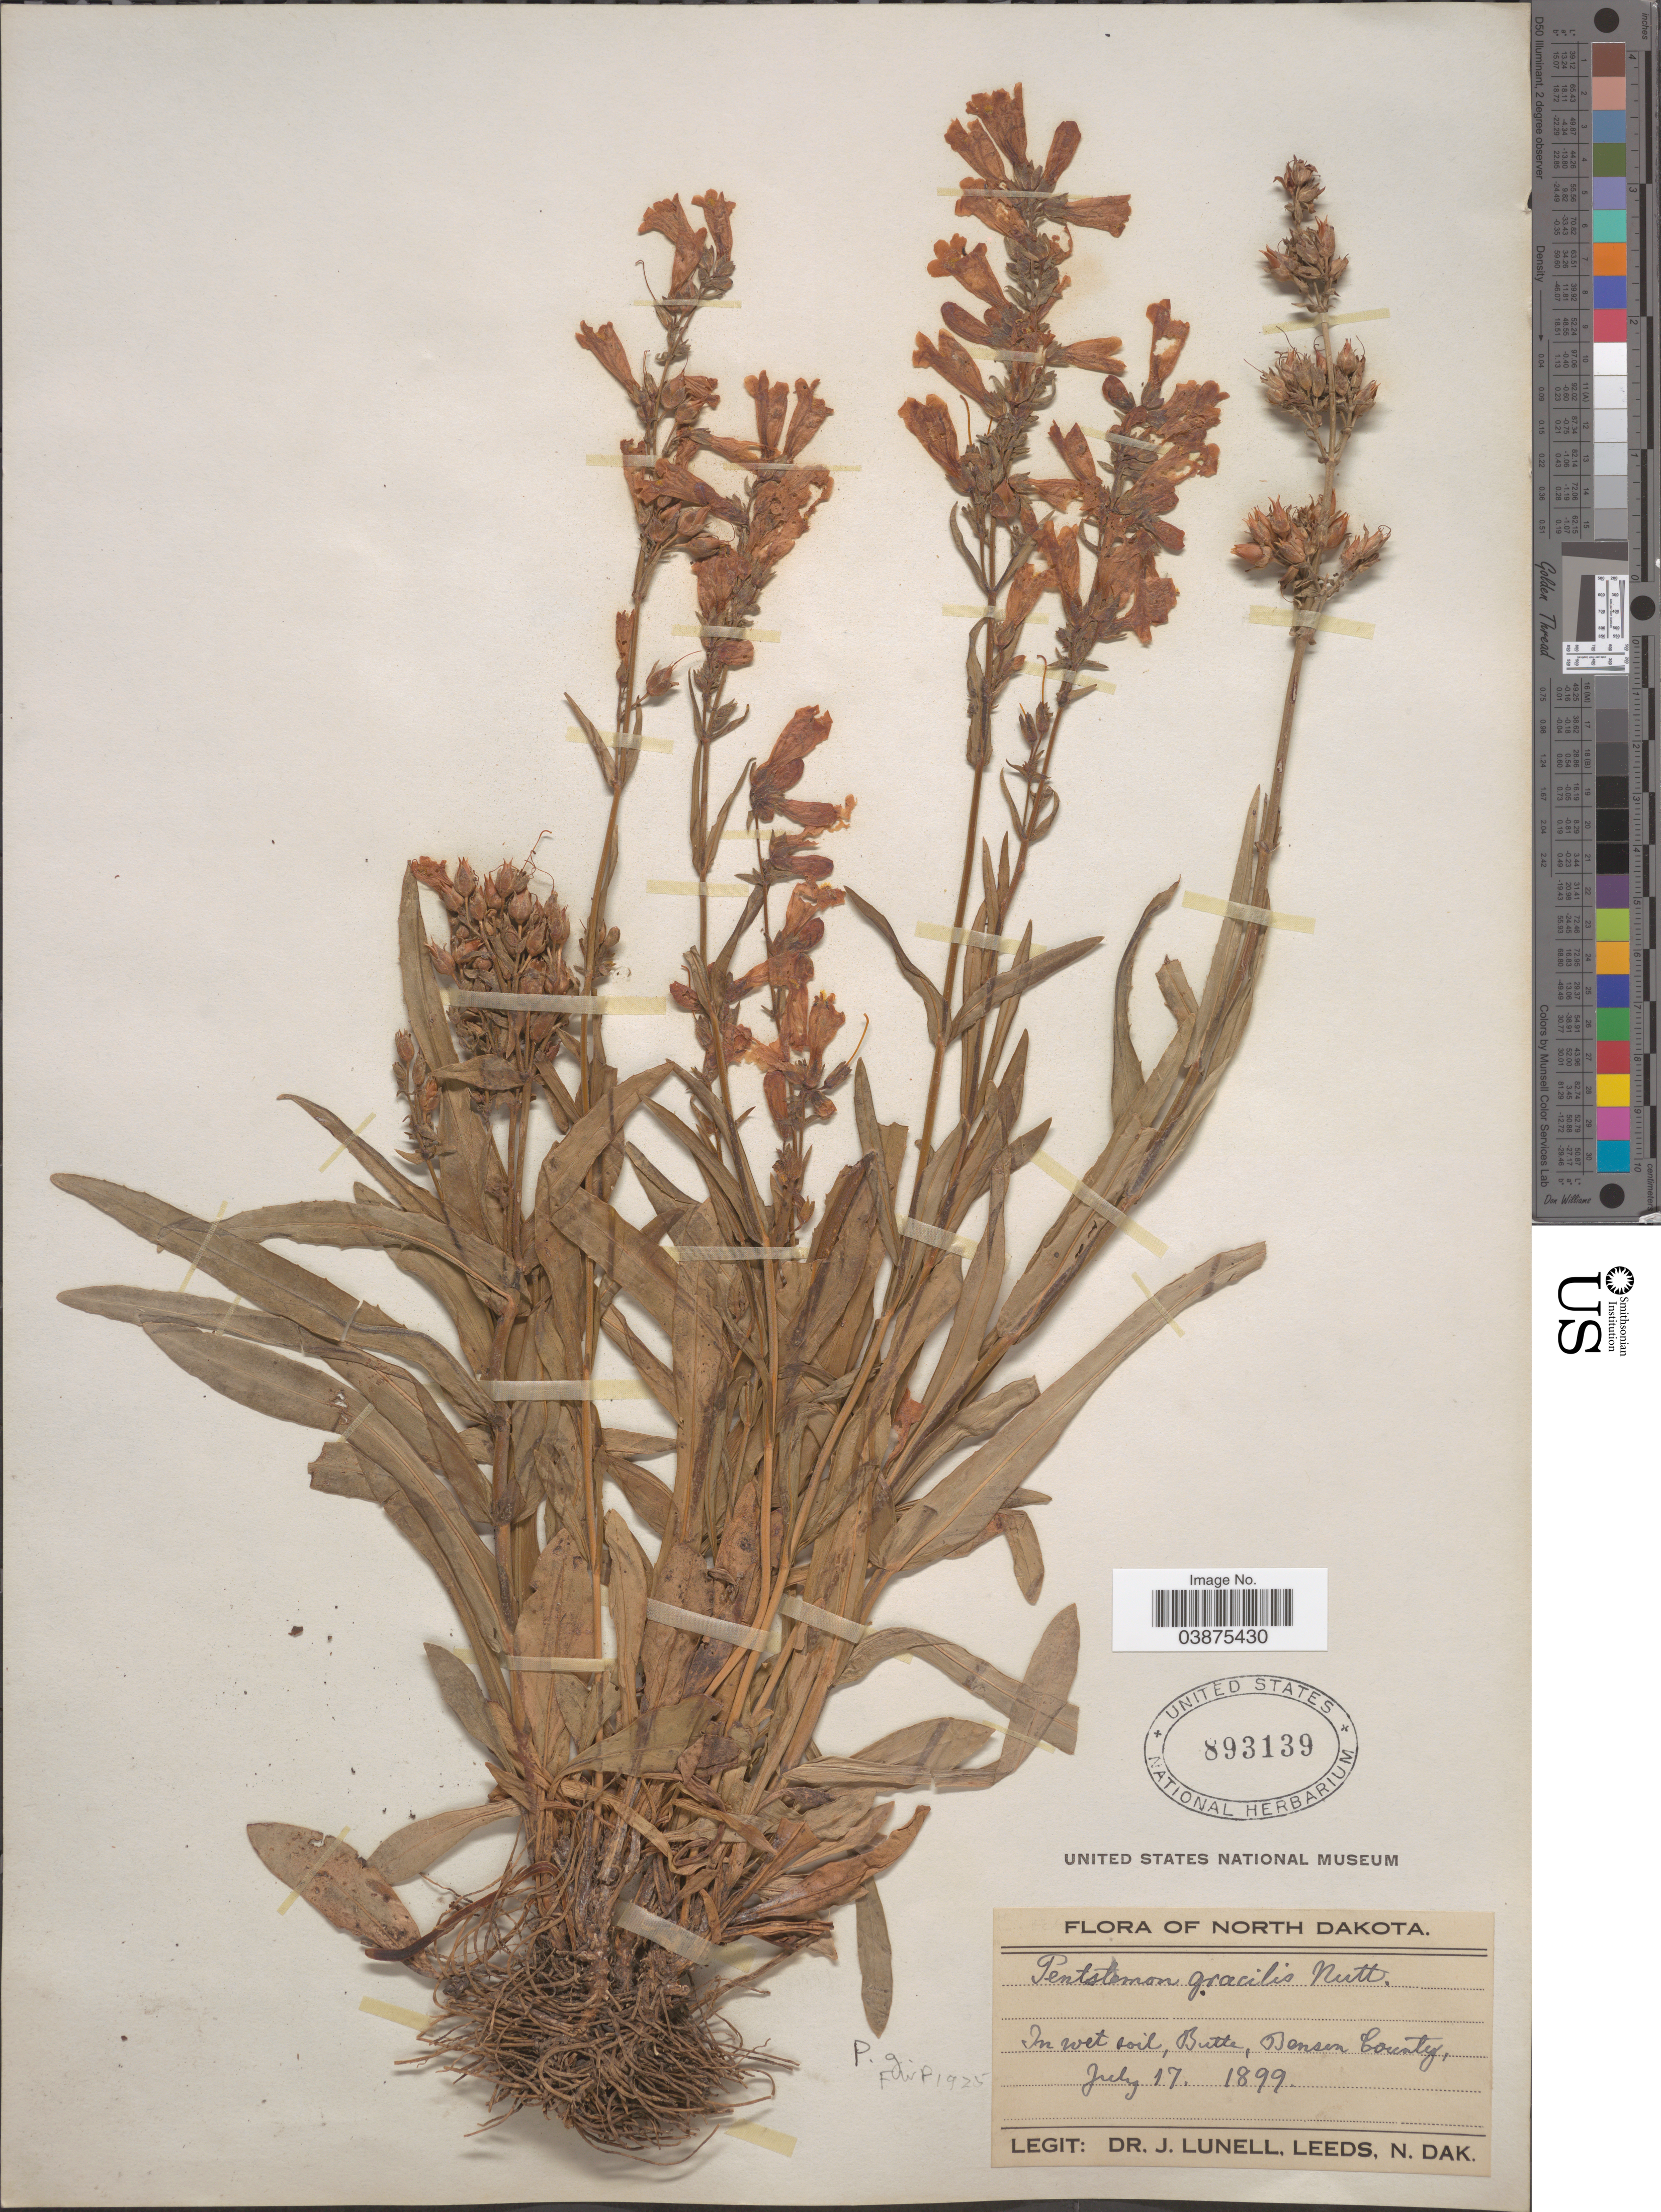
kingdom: Plantae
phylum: Tracheophyta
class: Magnoliopsida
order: Lamiales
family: Plantaginaceae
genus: Penstemon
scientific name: Penstemon gracilis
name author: Nutt.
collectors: J. Lunell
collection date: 1899-07-17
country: United States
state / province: North Dakota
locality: In wet soil, Butte, Benson County.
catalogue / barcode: US 893139